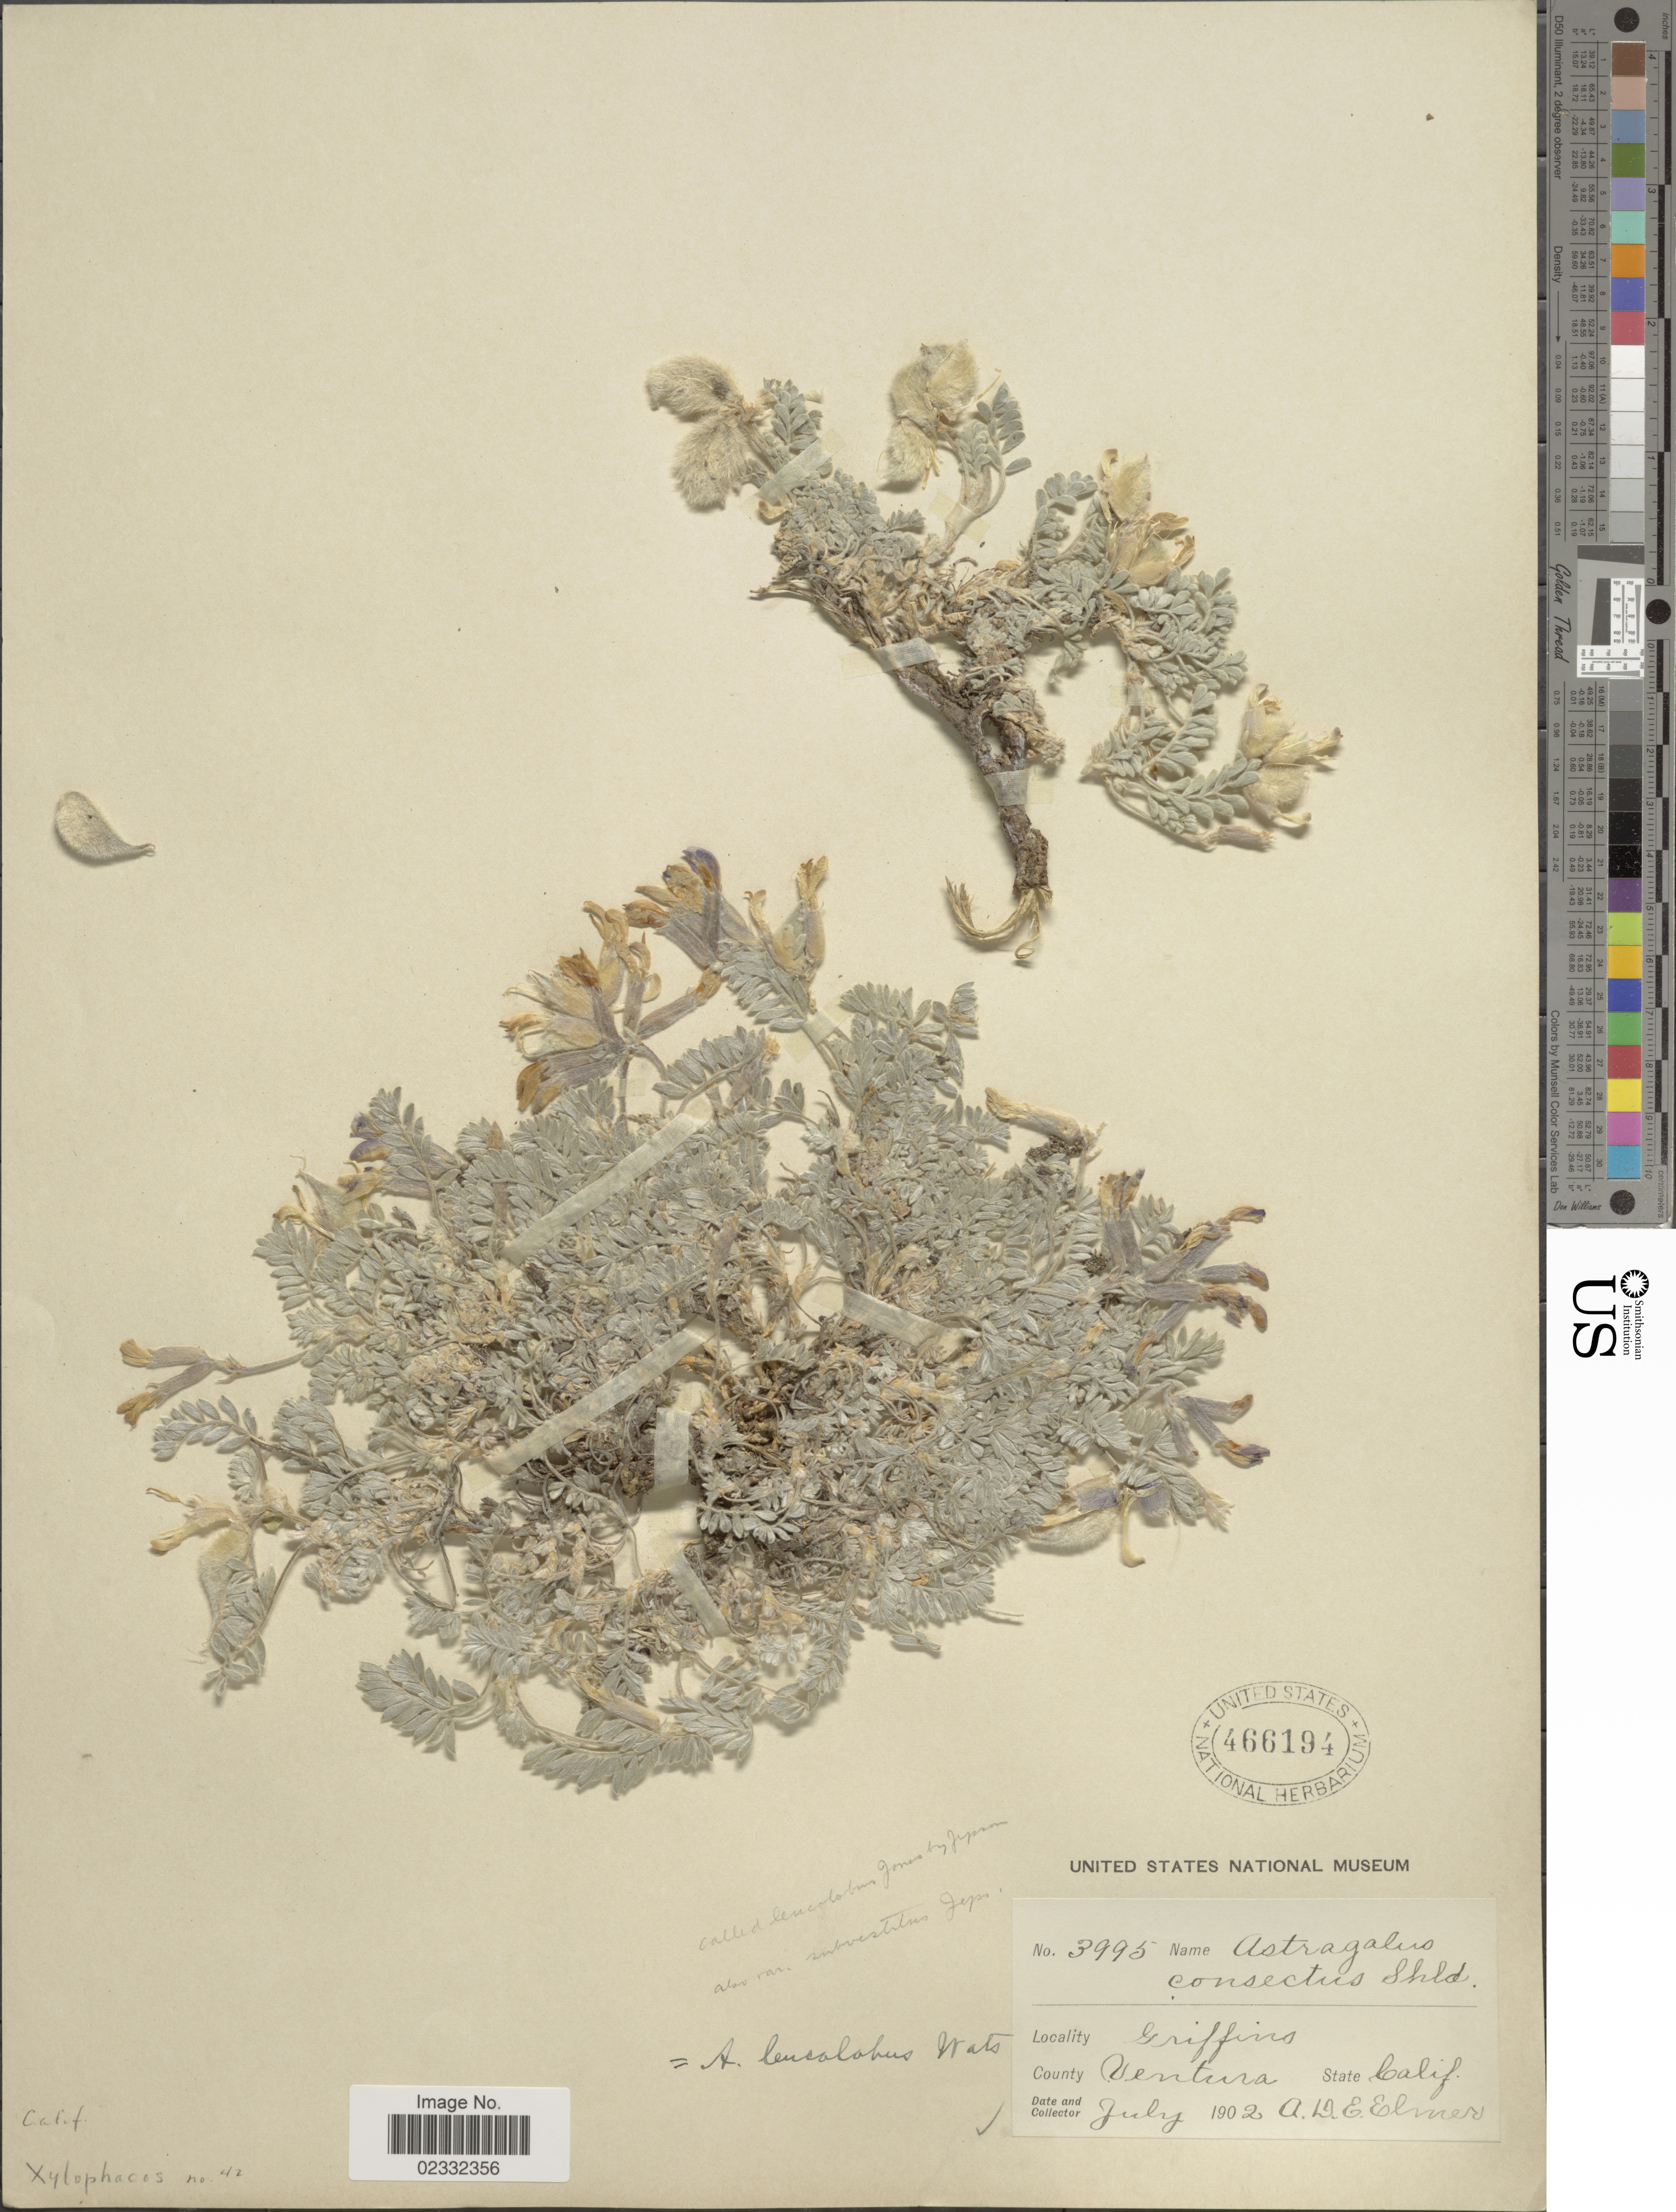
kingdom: Plantae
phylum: Tracheophyta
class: Magnoliopsida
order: Fabales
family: Fabaceae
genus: Astragalus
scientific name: Astragalus leucolobus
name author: S. Watson ex M.E. Jones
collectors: A. D. E. Elmer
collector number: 3995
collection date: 1902-07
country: United States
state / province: California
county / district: Ventura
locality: Griffins, County Ventura, State Calif.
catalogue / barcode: US 466194